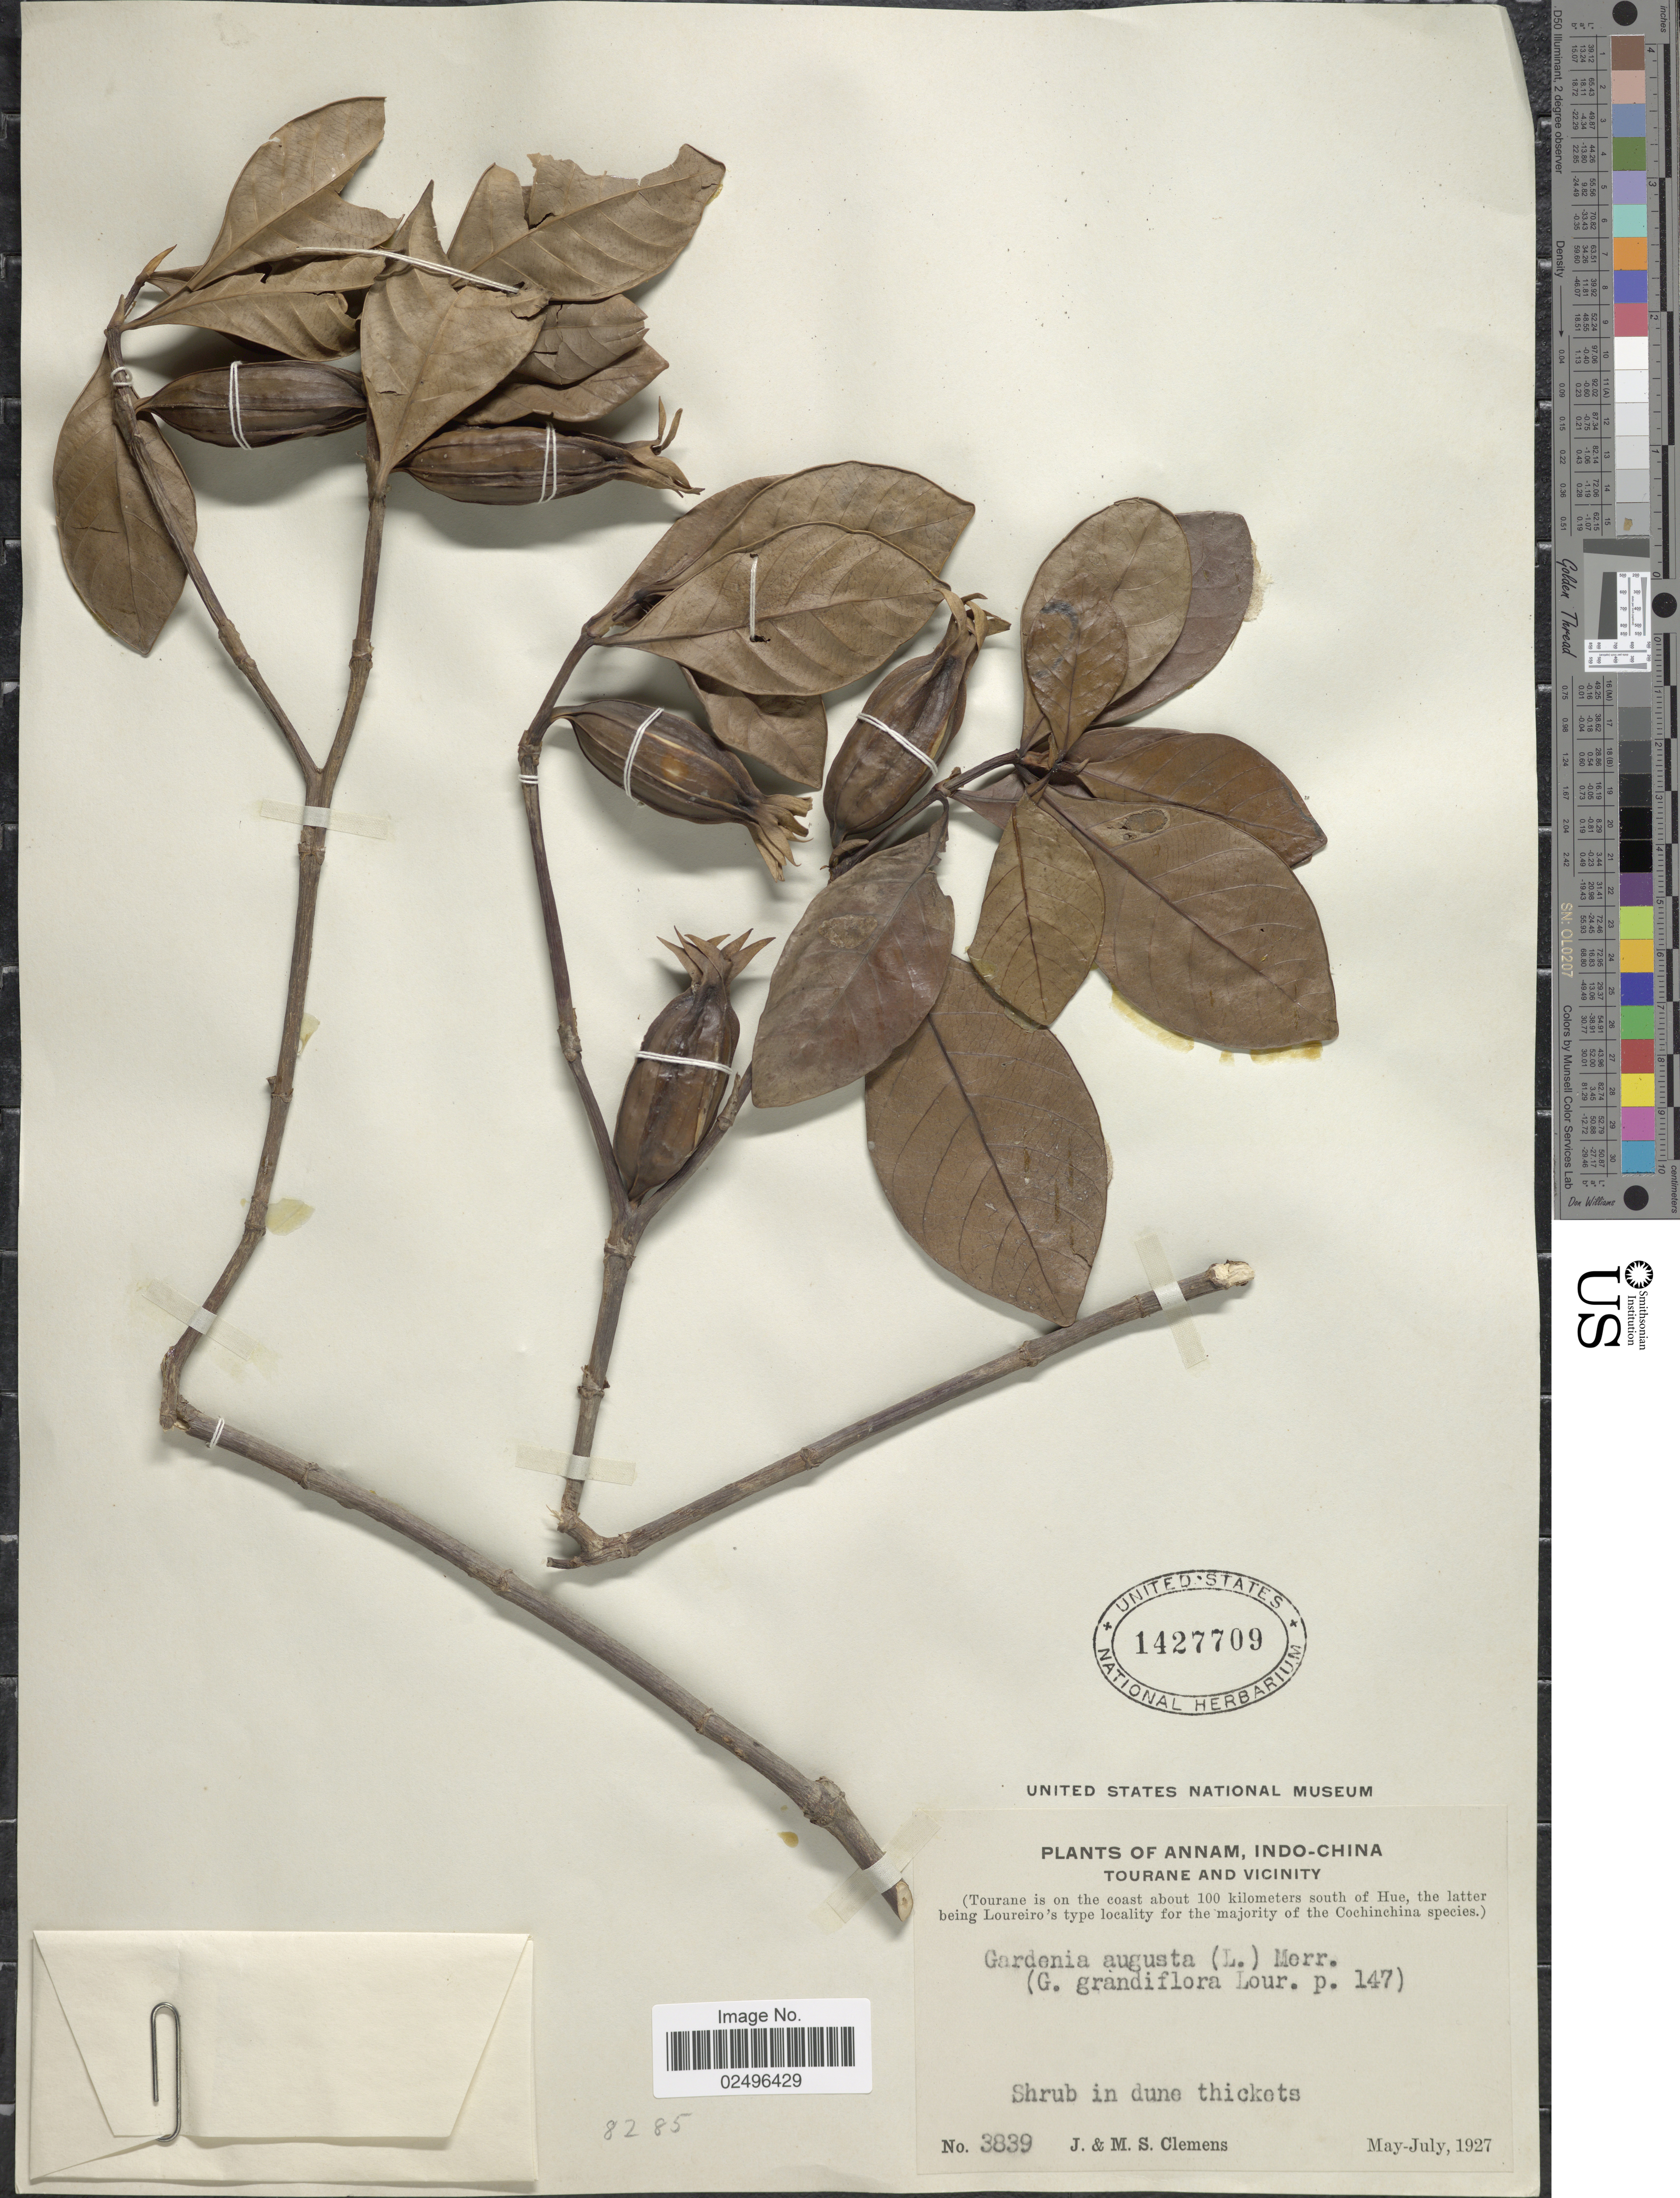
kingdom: Plantae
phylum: Tracheophyta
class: Magnoliopsida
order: Gentianales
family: Rubiaceae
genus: Gardenia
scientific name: Gardenia augusta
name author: (L.) Merr.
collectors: J. Clemens & M. S. Clemens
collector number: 3839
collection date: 1927-05/1927-07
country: Vietnam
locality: Annam, Indo-China, Tourane and Vicinity (Tourane is on the coast about 100 kilometers south of Hue)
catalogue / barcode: US 1427709